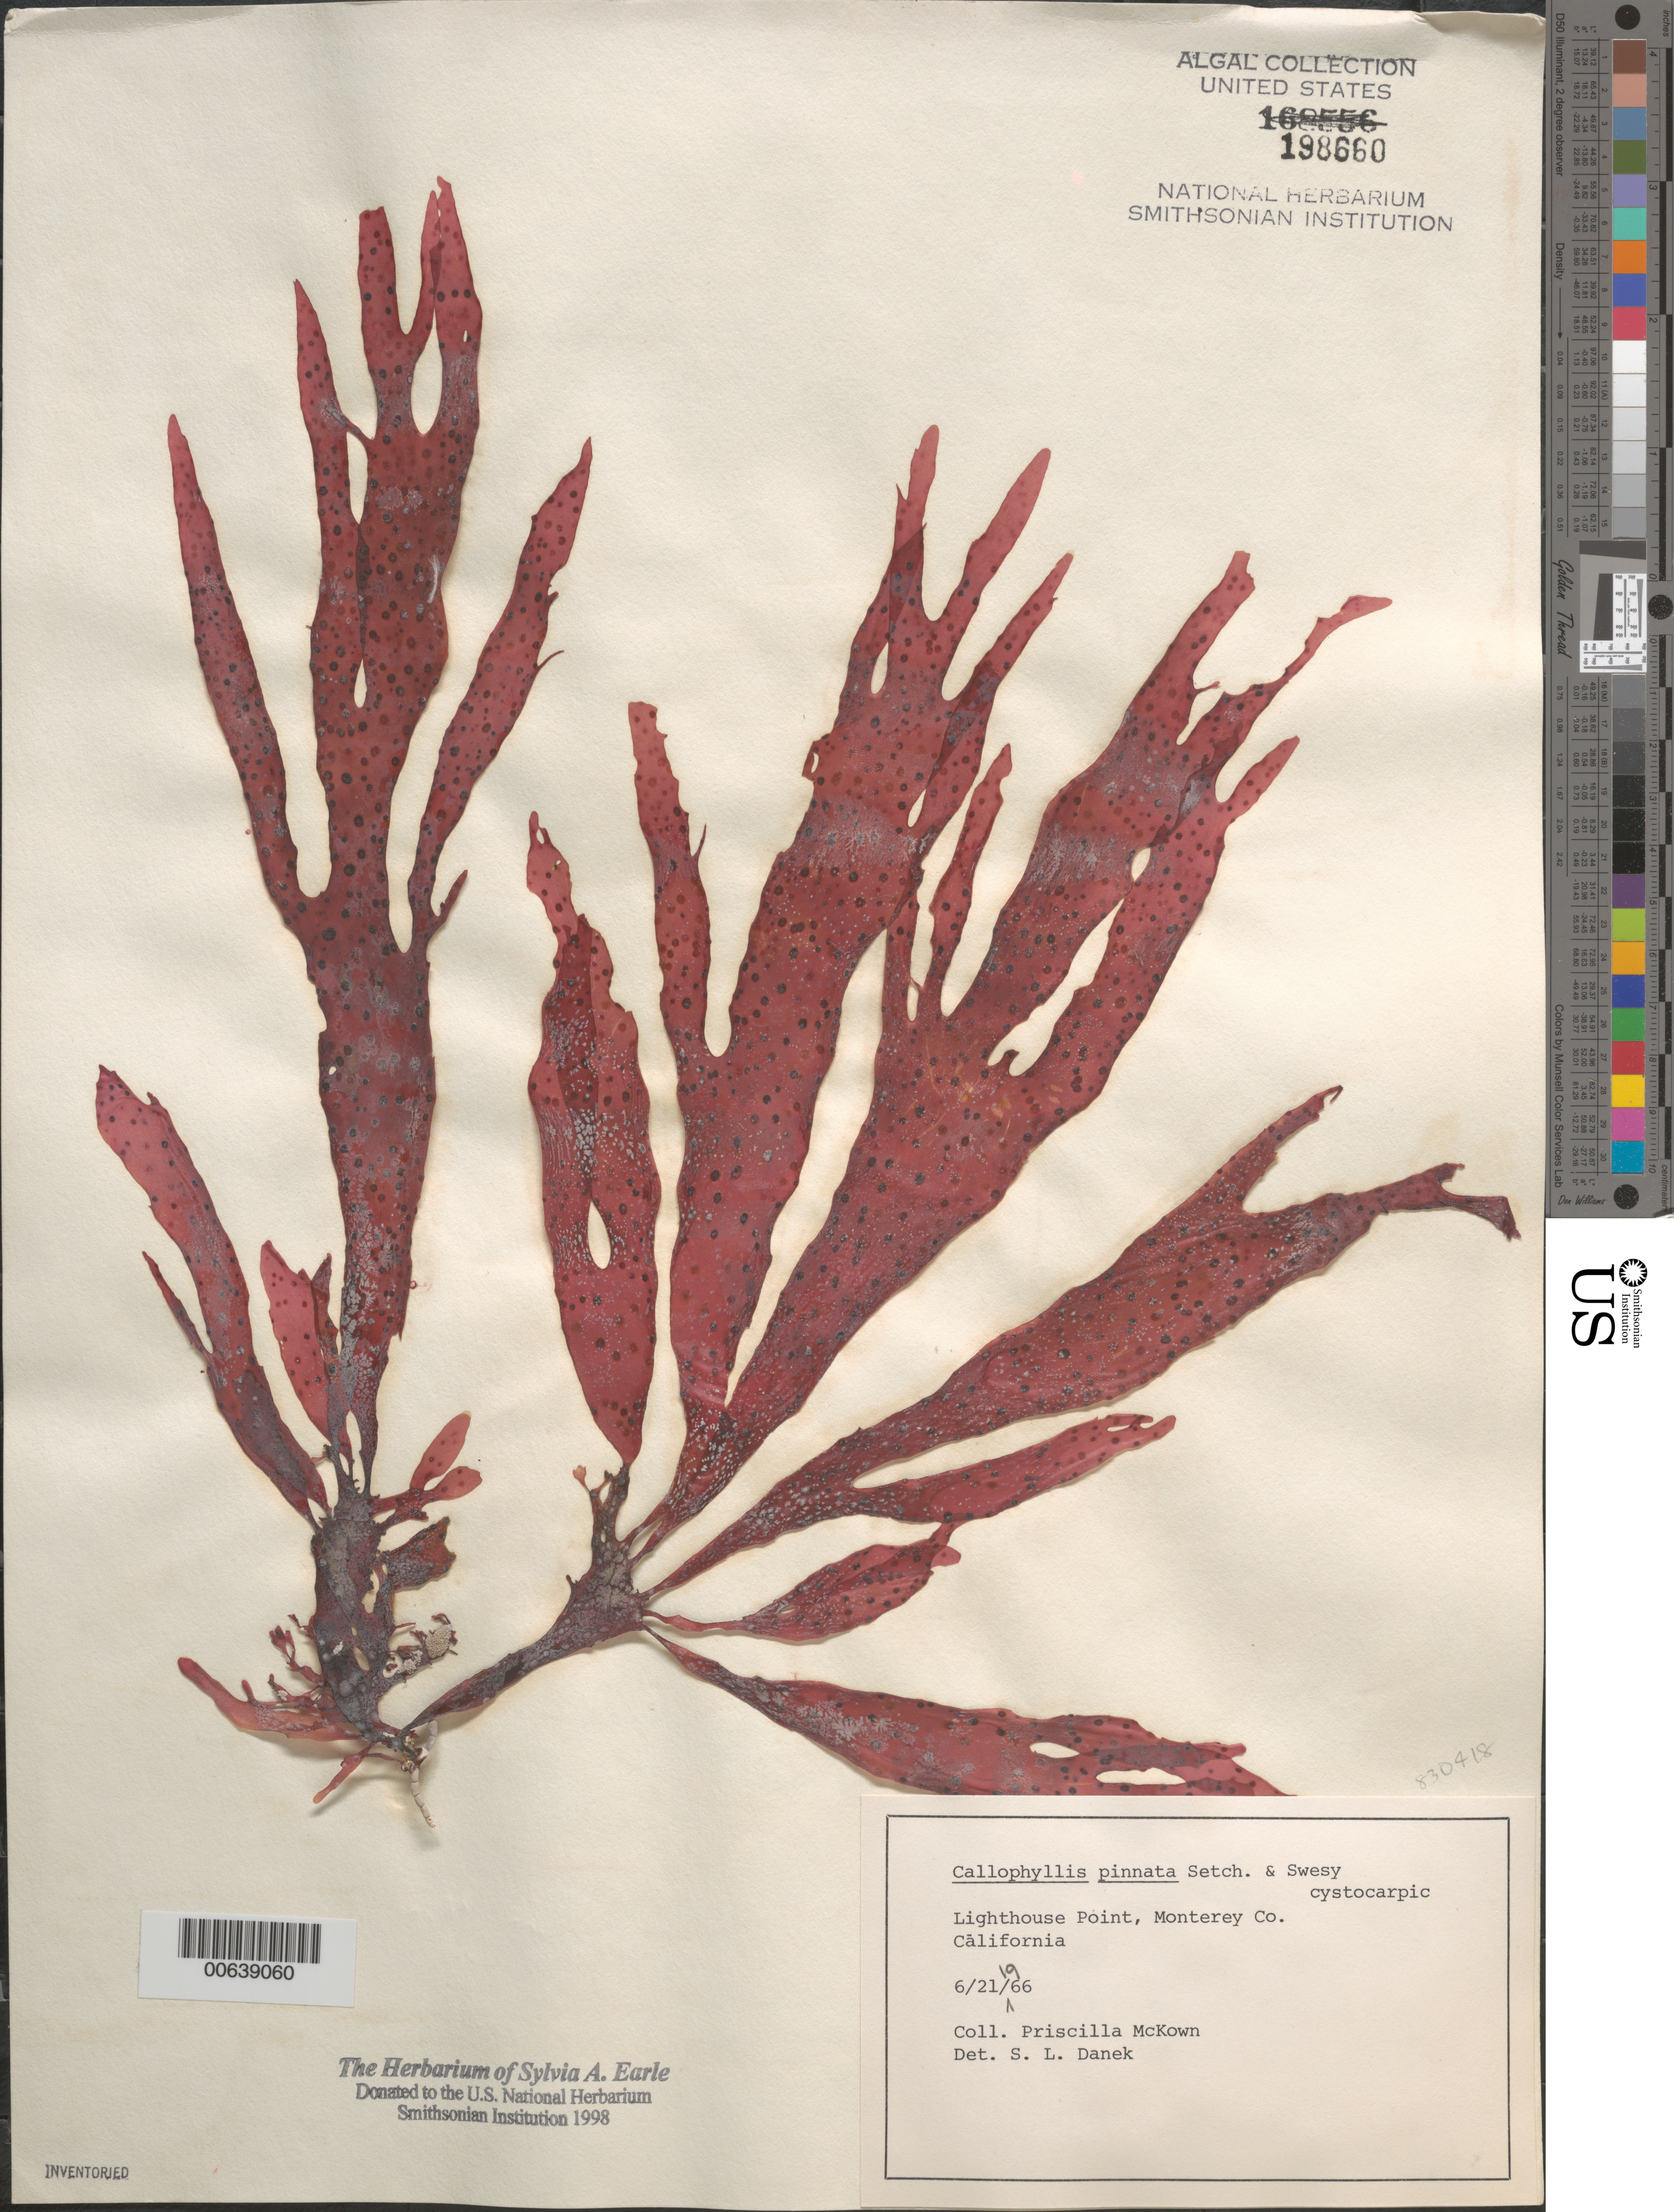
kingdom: Plantae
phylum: Rhodophyta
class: Florideophyceae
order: Gigartinales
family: Kallymeniaceae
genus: Callophyllis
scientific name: Callophyllis pinnata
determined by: Danek, S. L.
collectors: P. McKown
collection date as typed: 21 Jun 1966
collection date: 1966-06-21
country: United States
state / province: California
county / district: Monterey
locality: Lighthouse Point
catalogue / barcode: US 198660